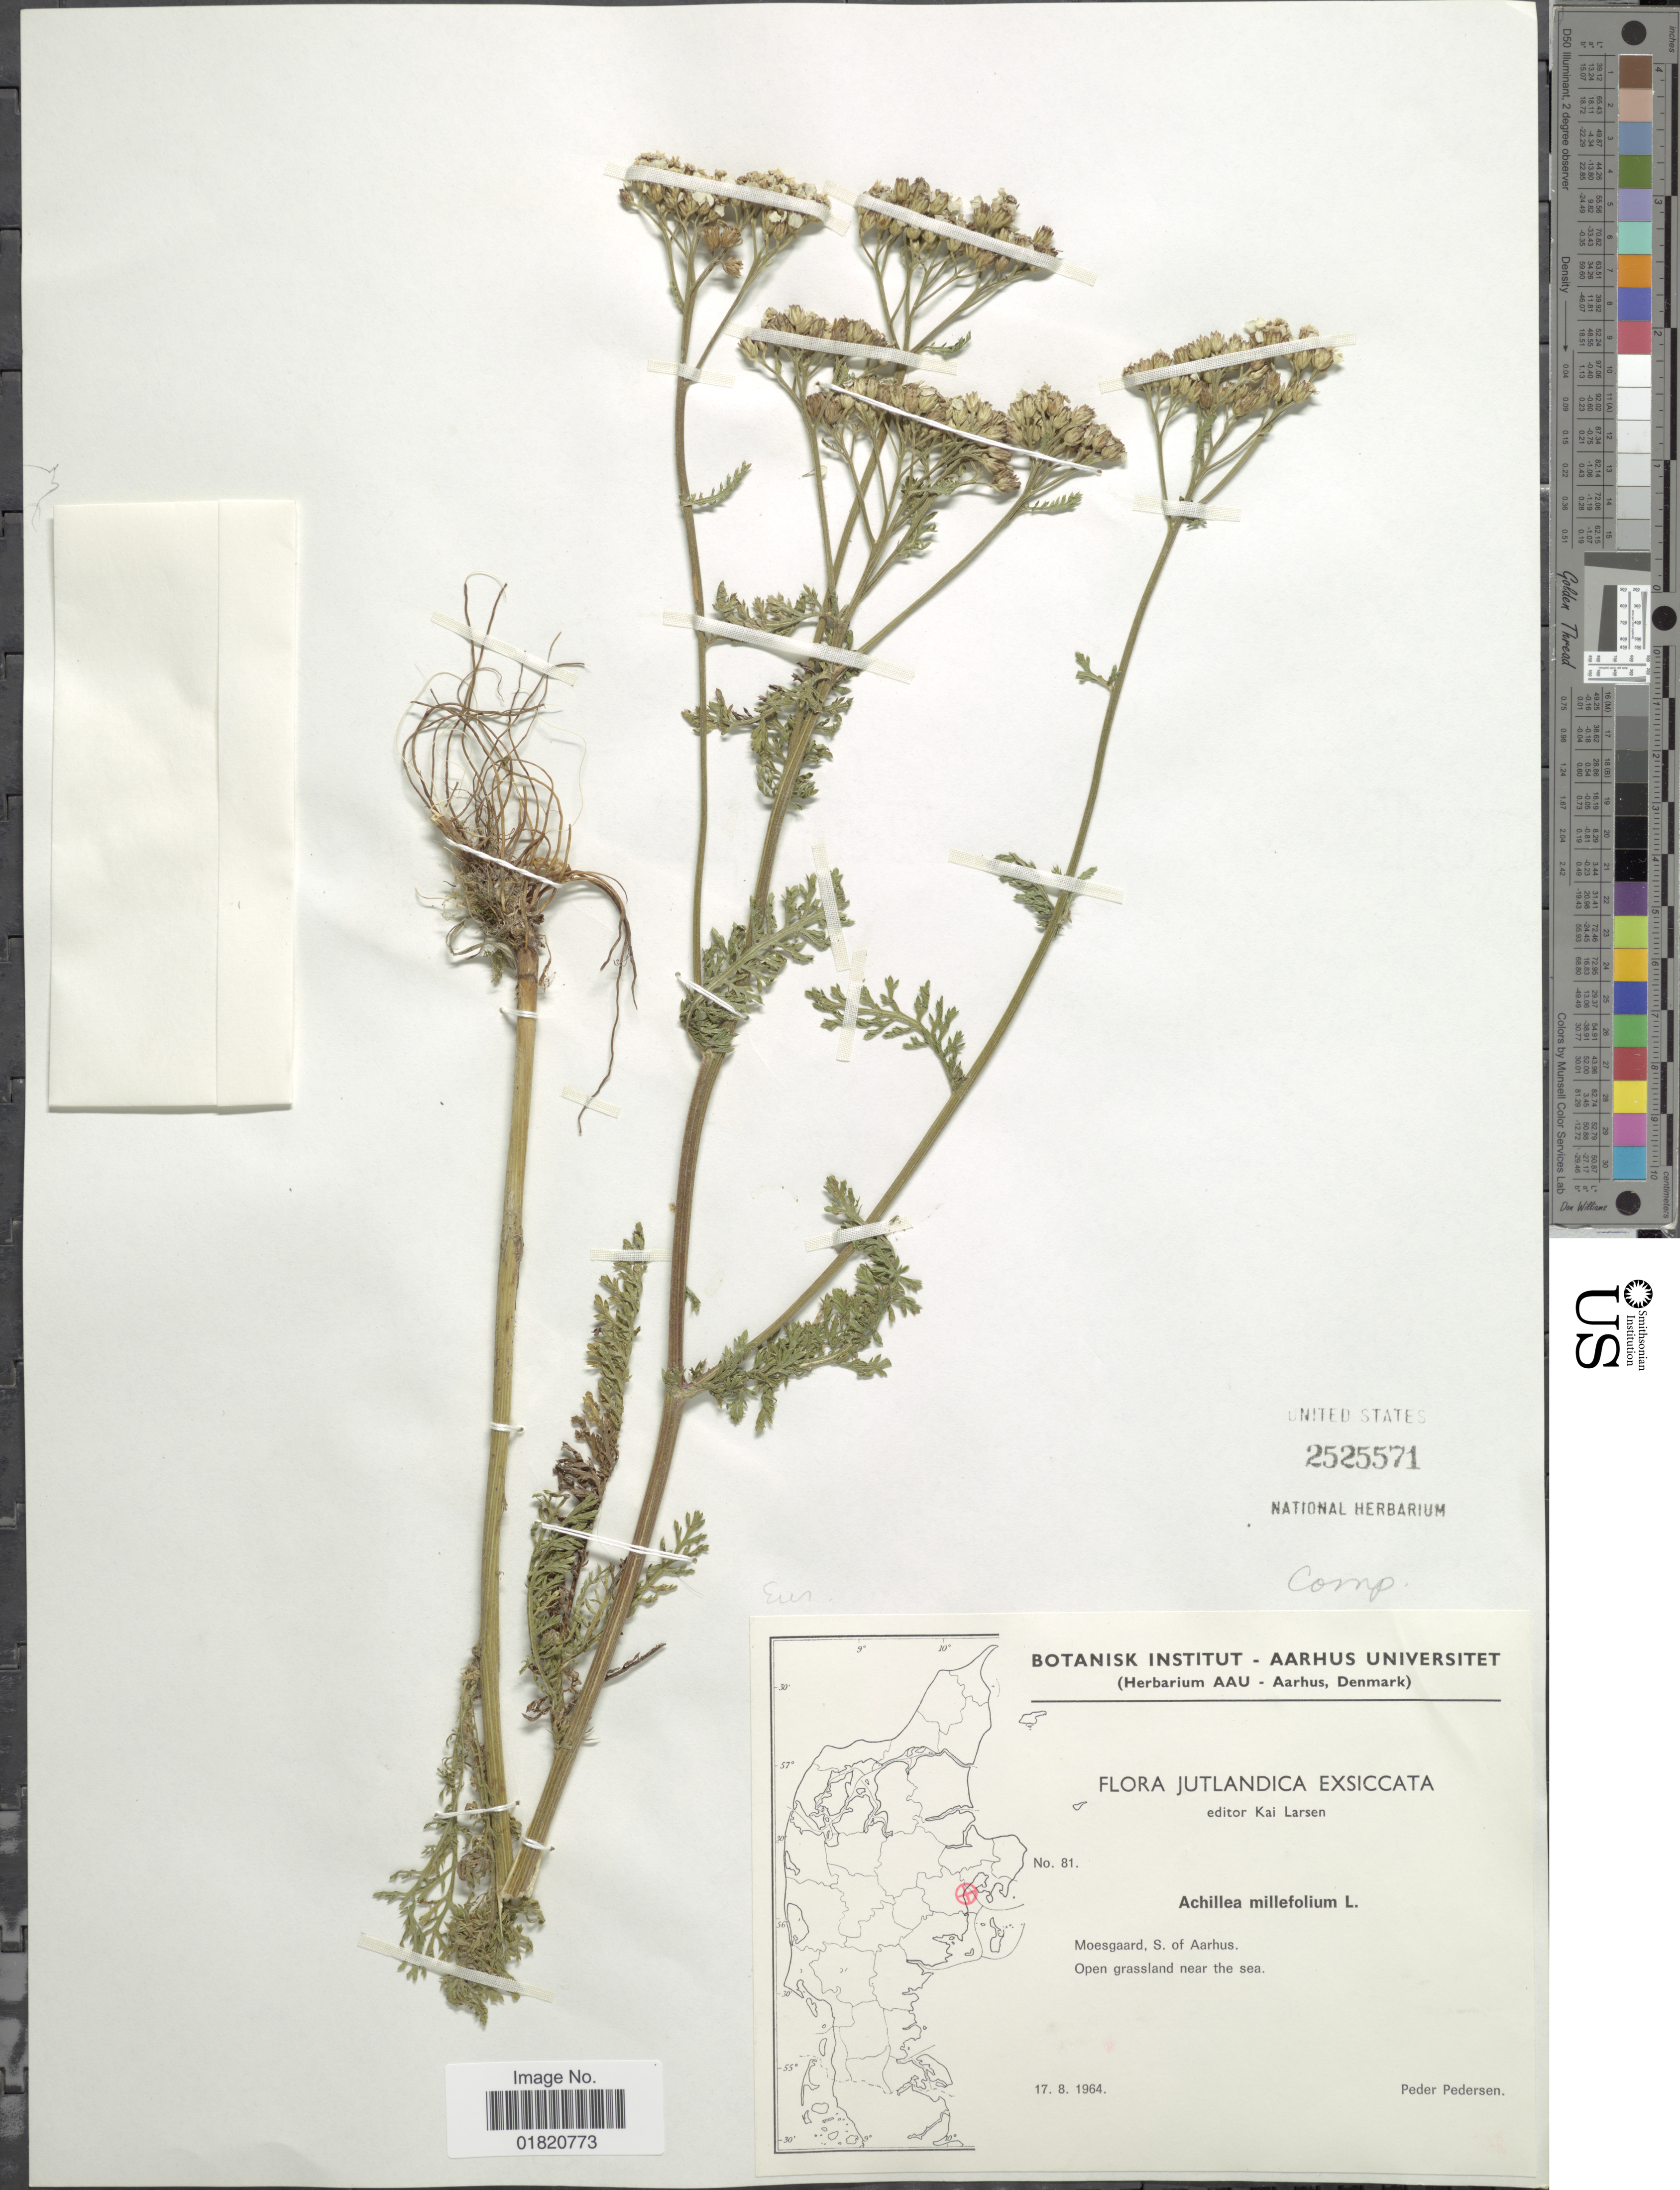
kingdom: Plantae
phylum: Tracheophyta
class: Magnoliopsida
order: Asterales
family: Asteraceae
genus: Achillea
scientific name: Achillea millefolium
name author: L.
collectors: P. Pedersen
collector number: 81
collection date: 1964-08-17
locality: Jutlandica. Moesgaard, S. of Aarhus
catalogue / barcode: US 2525571